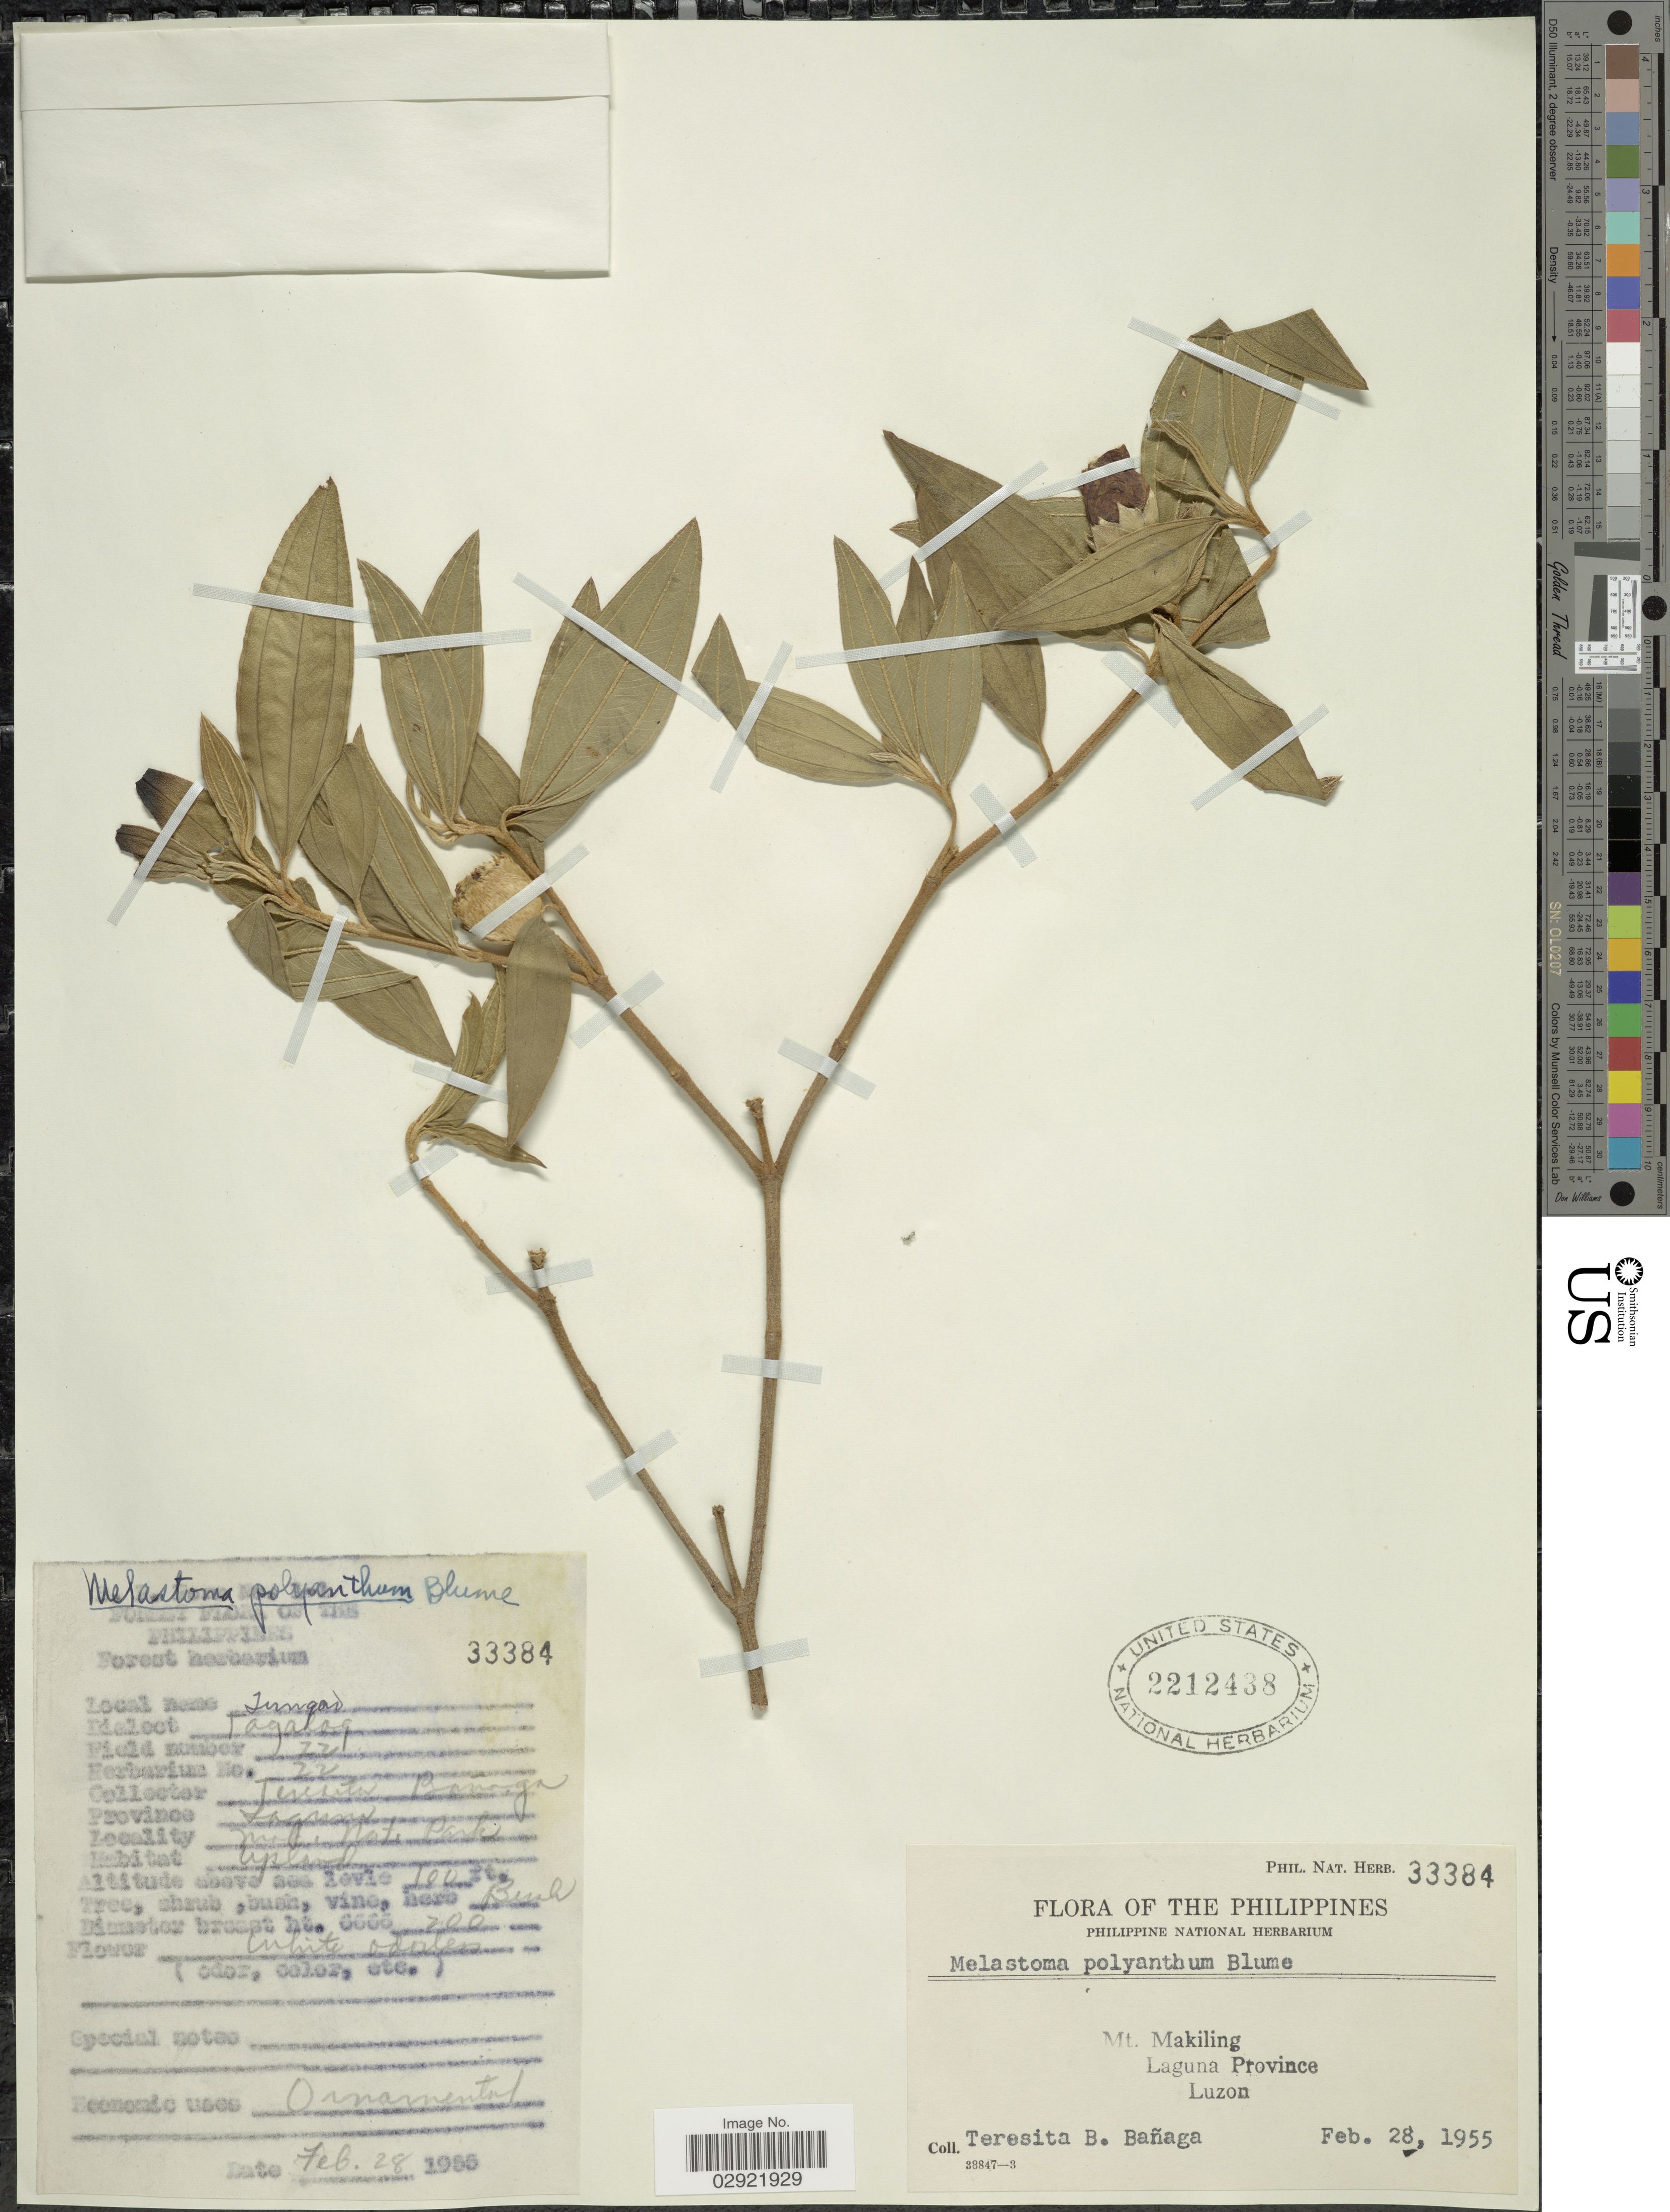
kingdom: Plantae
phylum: Tracheophyta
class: Magnoliopsida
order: Myrtales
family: Melastomataceae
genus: Melastoma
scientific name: Melastoma malabathricum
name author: L.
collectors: T. Banaga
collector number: Phil. Nat. Herb. 33384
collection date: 1955-02-28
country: Philippines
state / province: Calabarzon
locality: Mt. Makiling, Laguna Province, Luzon. [illegible text]. Nat. Park.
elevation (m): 30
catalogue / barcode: US 2212438